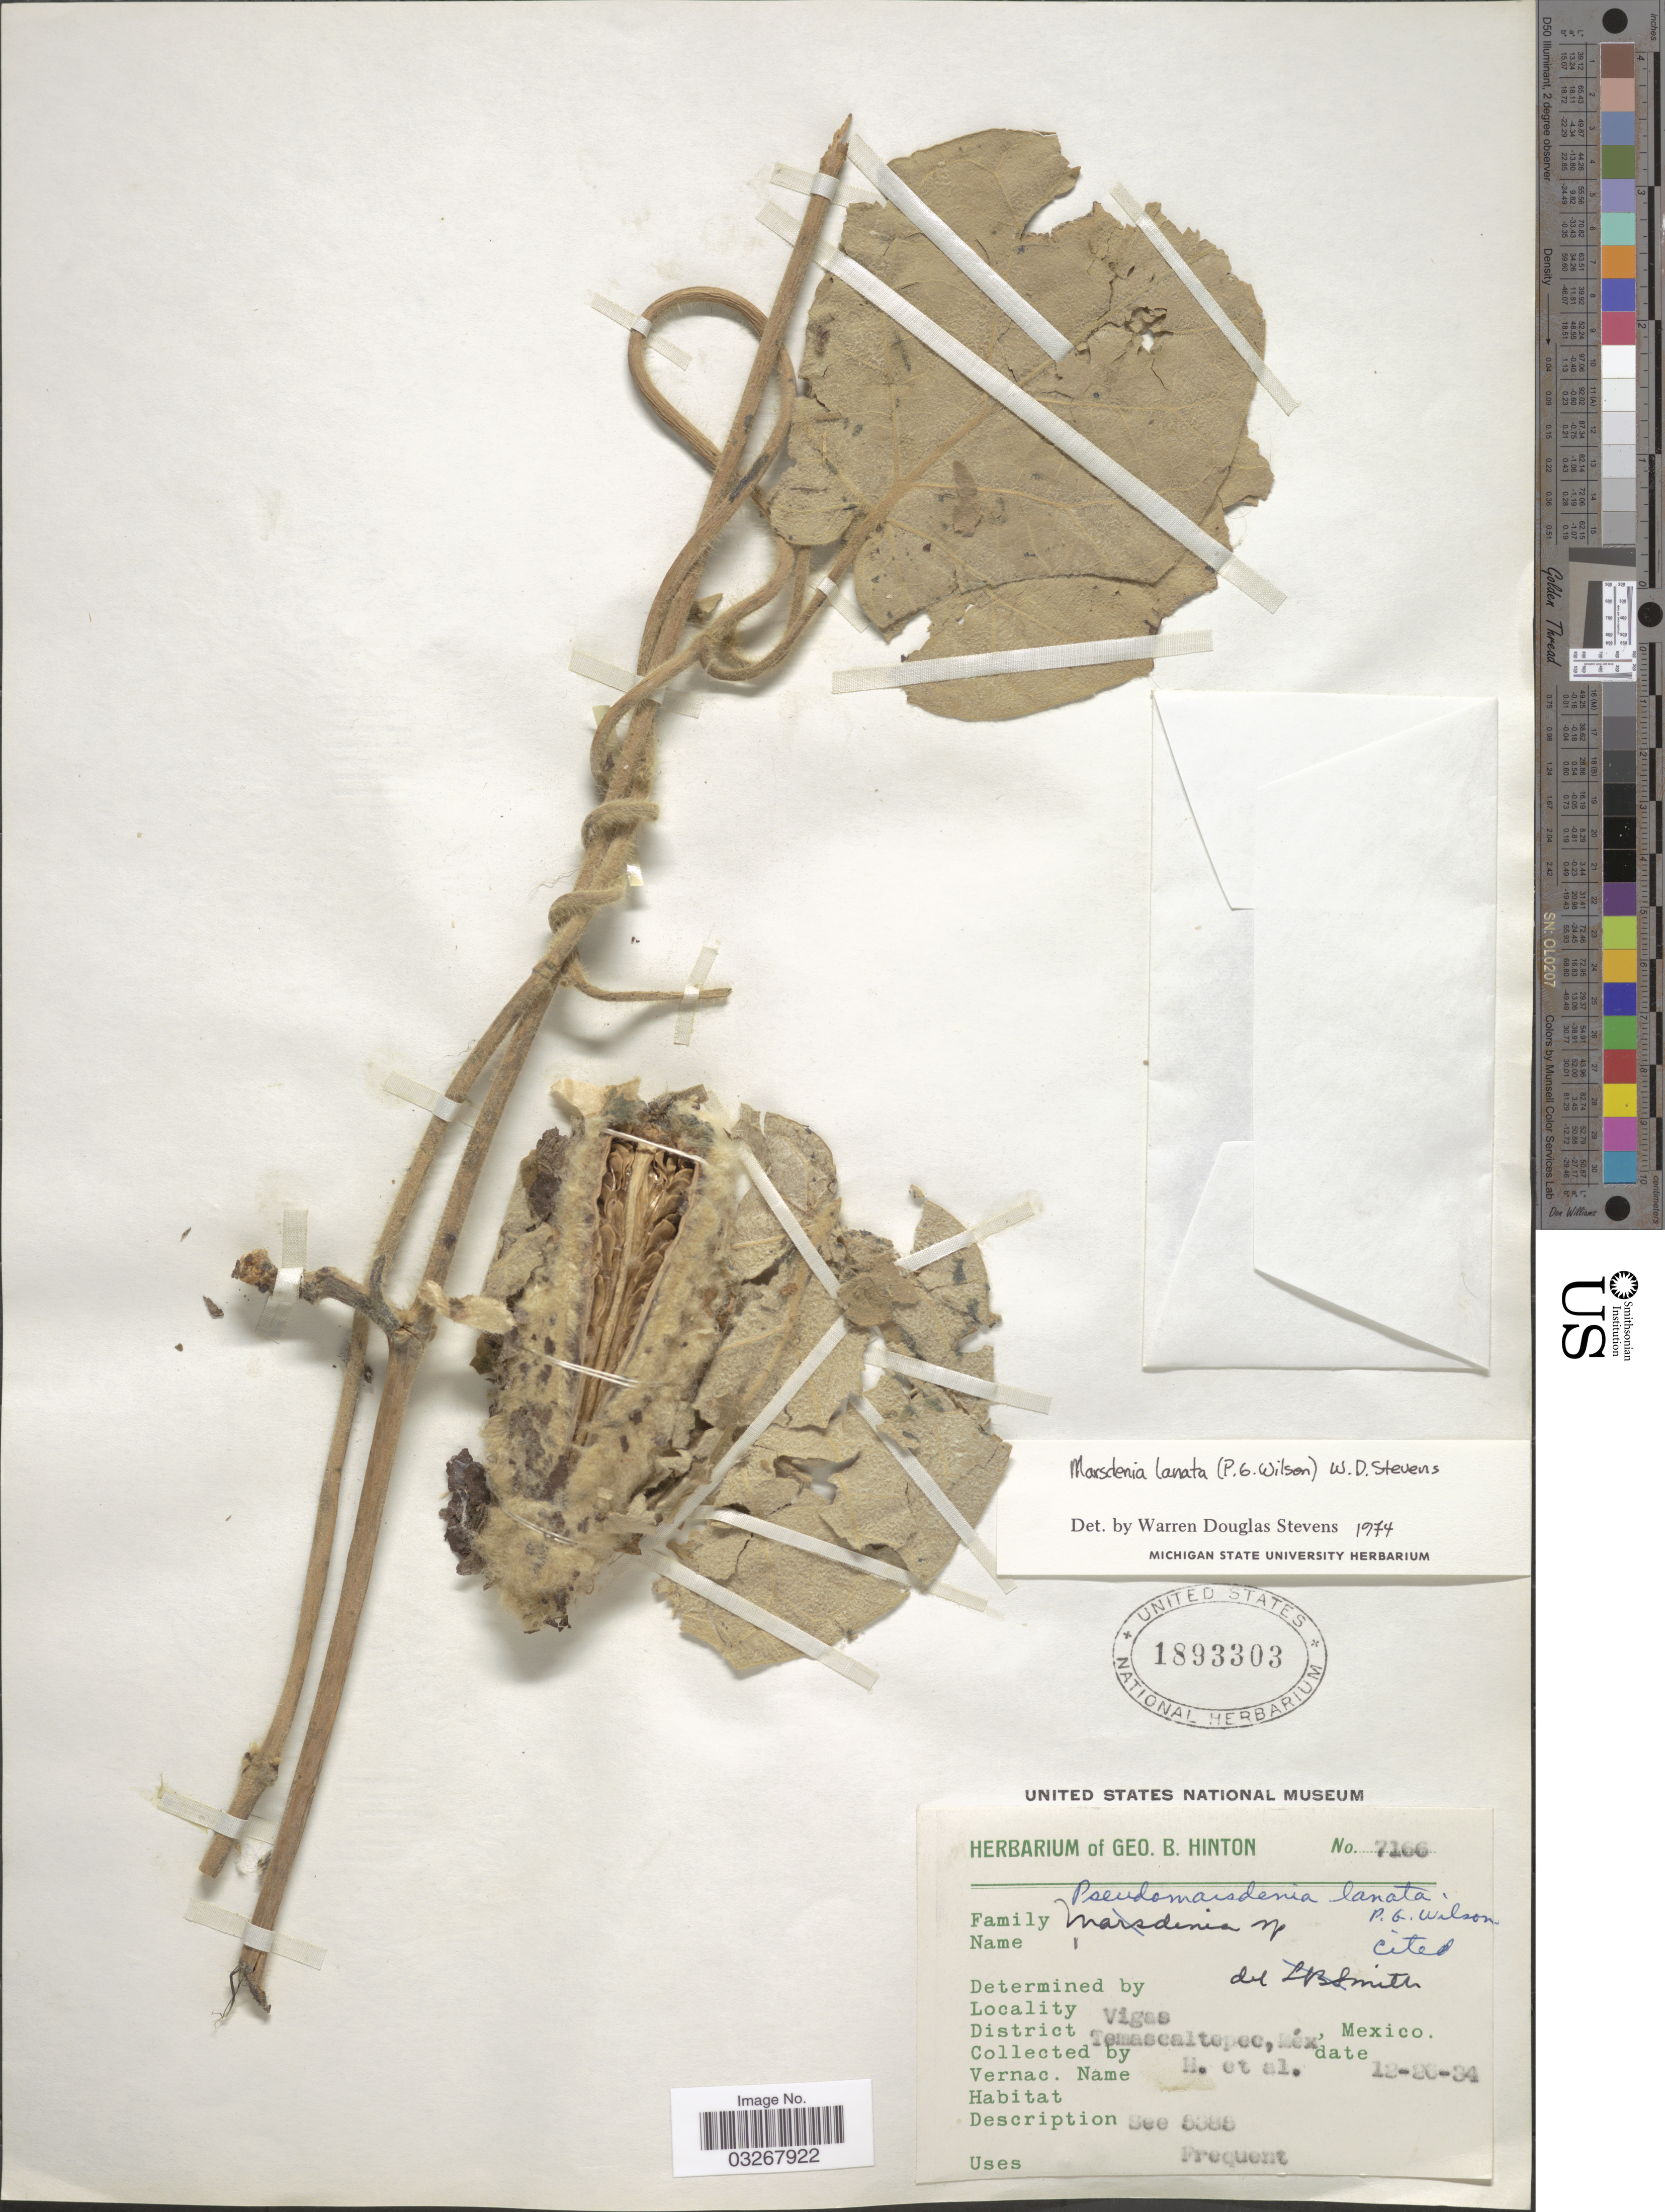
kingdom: Plantae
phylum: Tracheophyta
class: Magnoliopsida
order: Gentianales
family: Apocynaceae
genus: Marsdenia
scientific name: Marsdenia lanata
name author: (Paul G. Wilson) W.D. Stevens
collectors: G. B. Hinton & et al.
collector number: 7166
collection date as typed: Transcribed d/m/y: 26/12/34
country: Mexico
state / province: México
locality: Vigas, District Temascaltepec.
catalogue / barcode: US 1893303